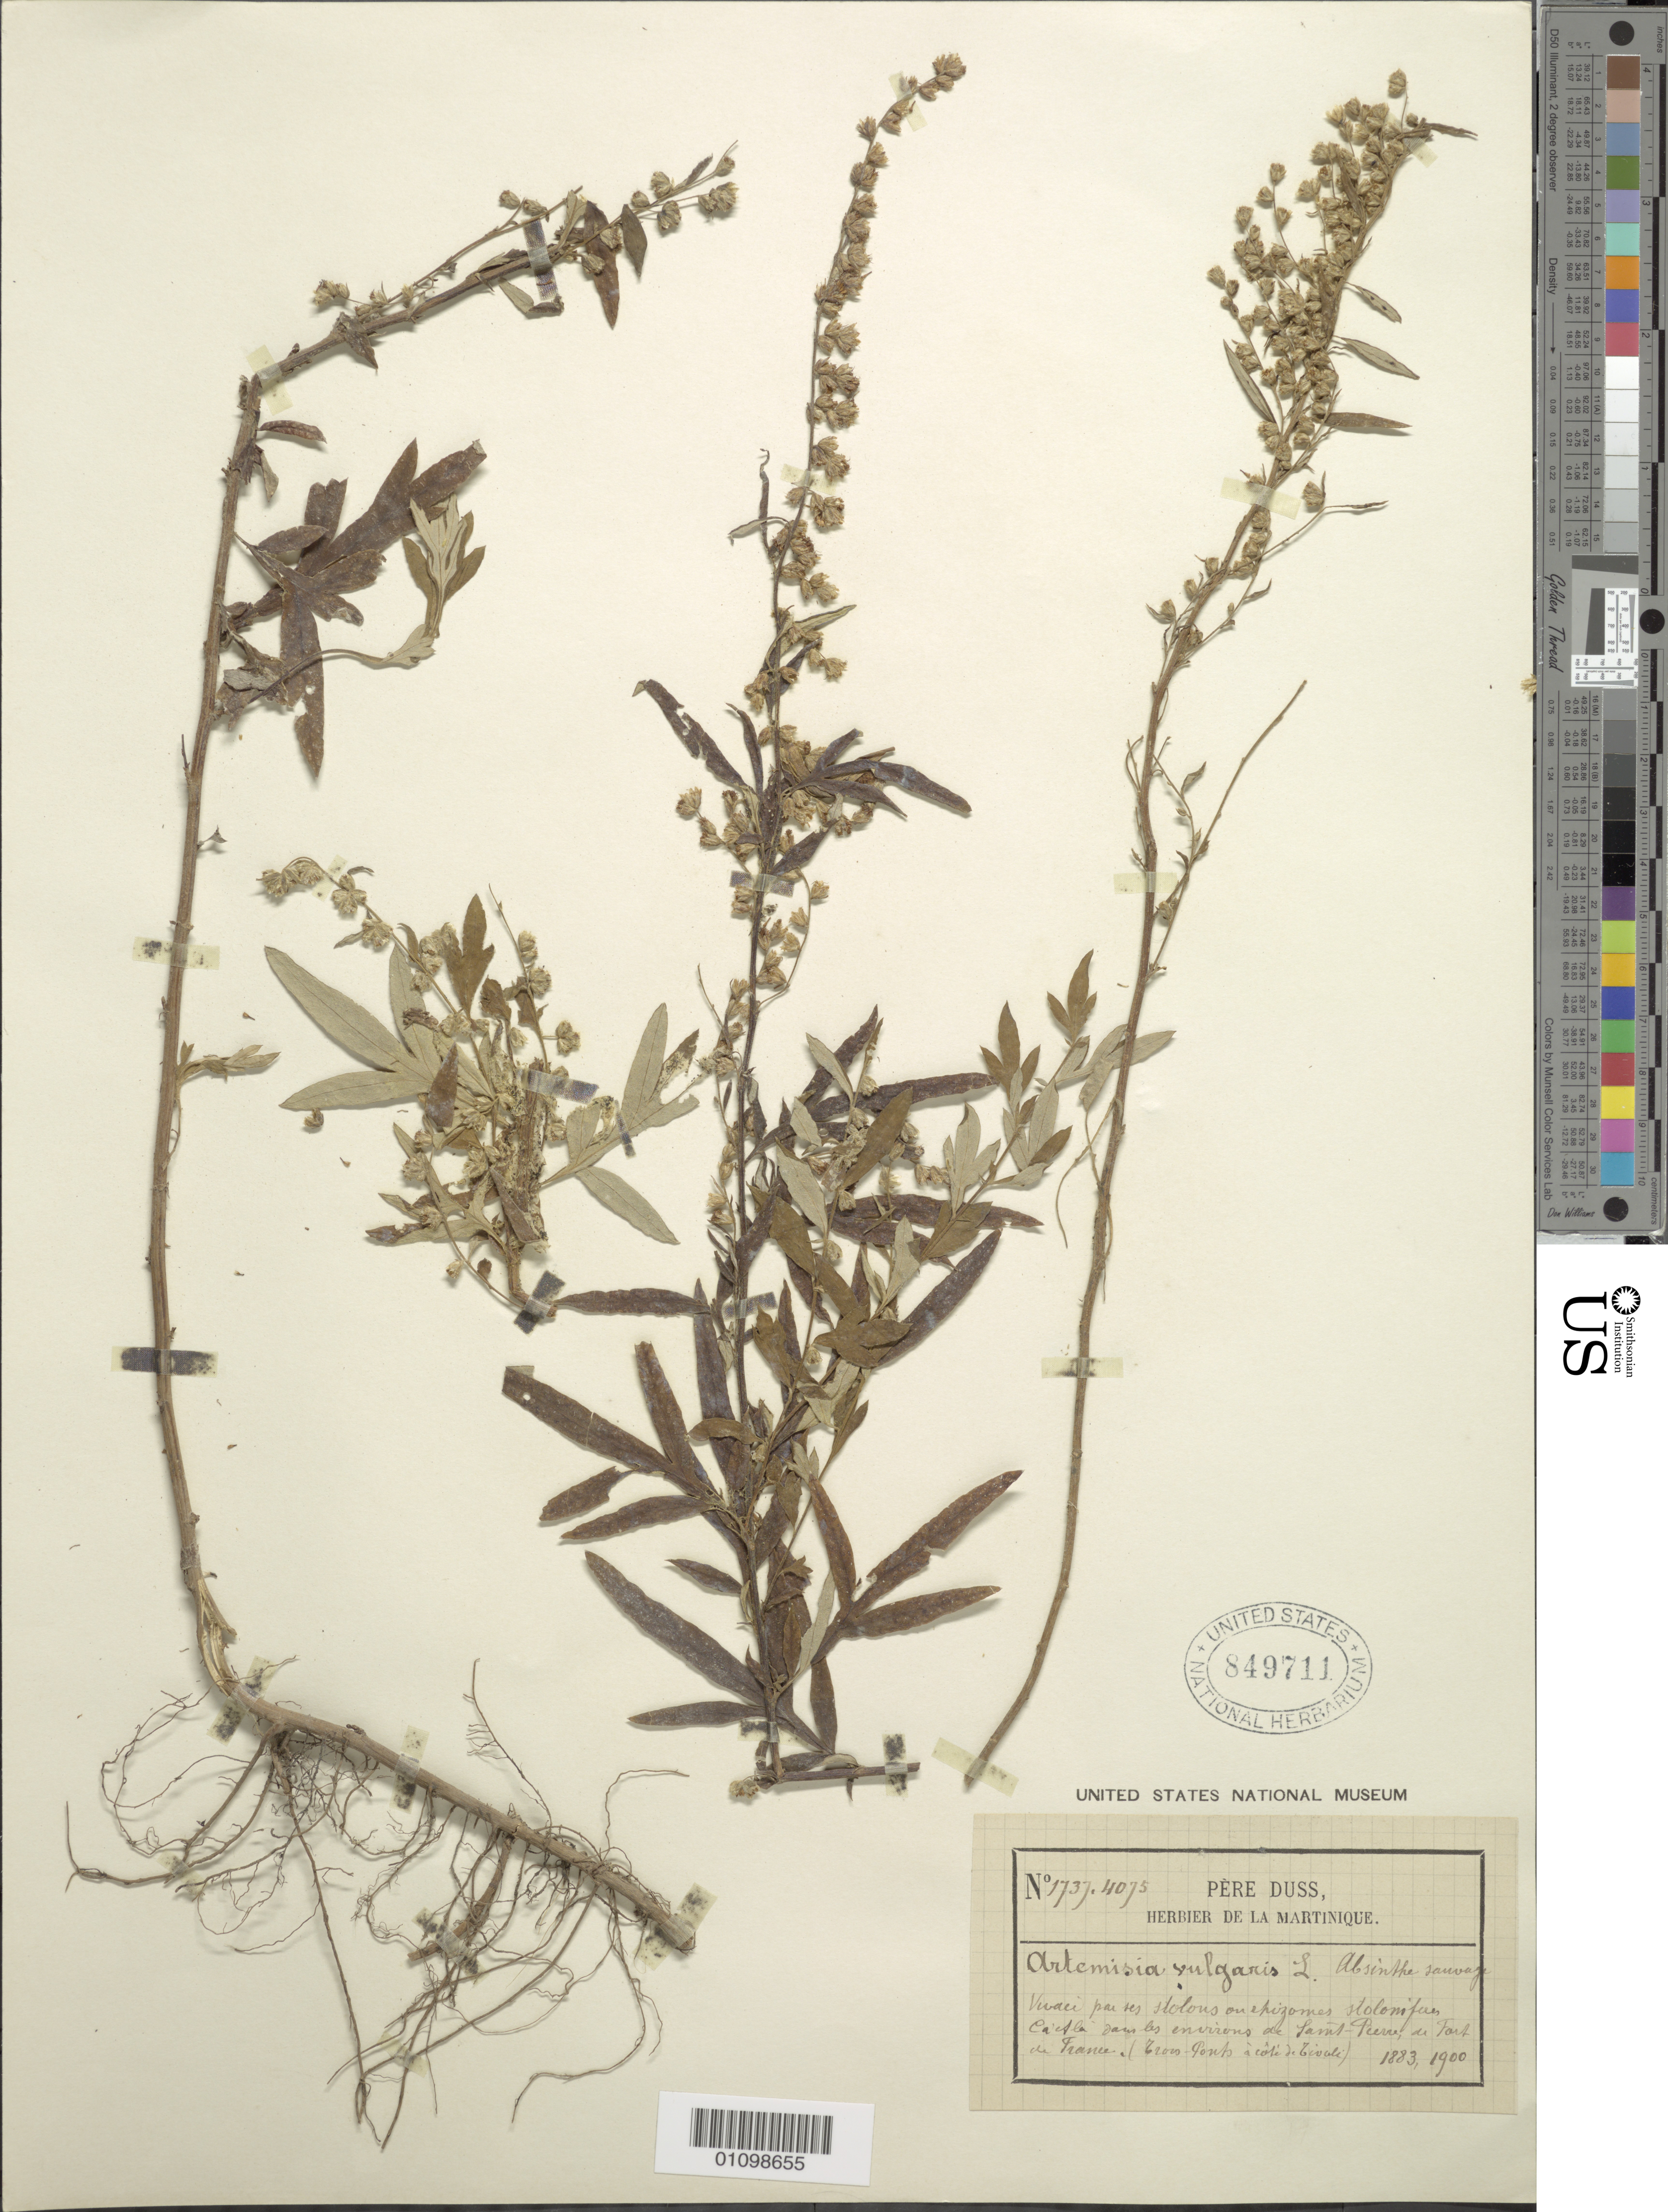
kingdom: Plantae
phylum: Tracheophyta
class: Magnoliopsida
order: Asterales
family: Asteraceae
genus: Artemisia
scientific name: Artemisia vulgaris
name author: L.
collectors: Père Duss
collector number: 1737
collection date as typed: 1883 to -- --- 1900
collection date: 1883/1900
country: Martinique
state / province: Saint-Pierre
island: Martinique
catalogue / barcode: US 849711